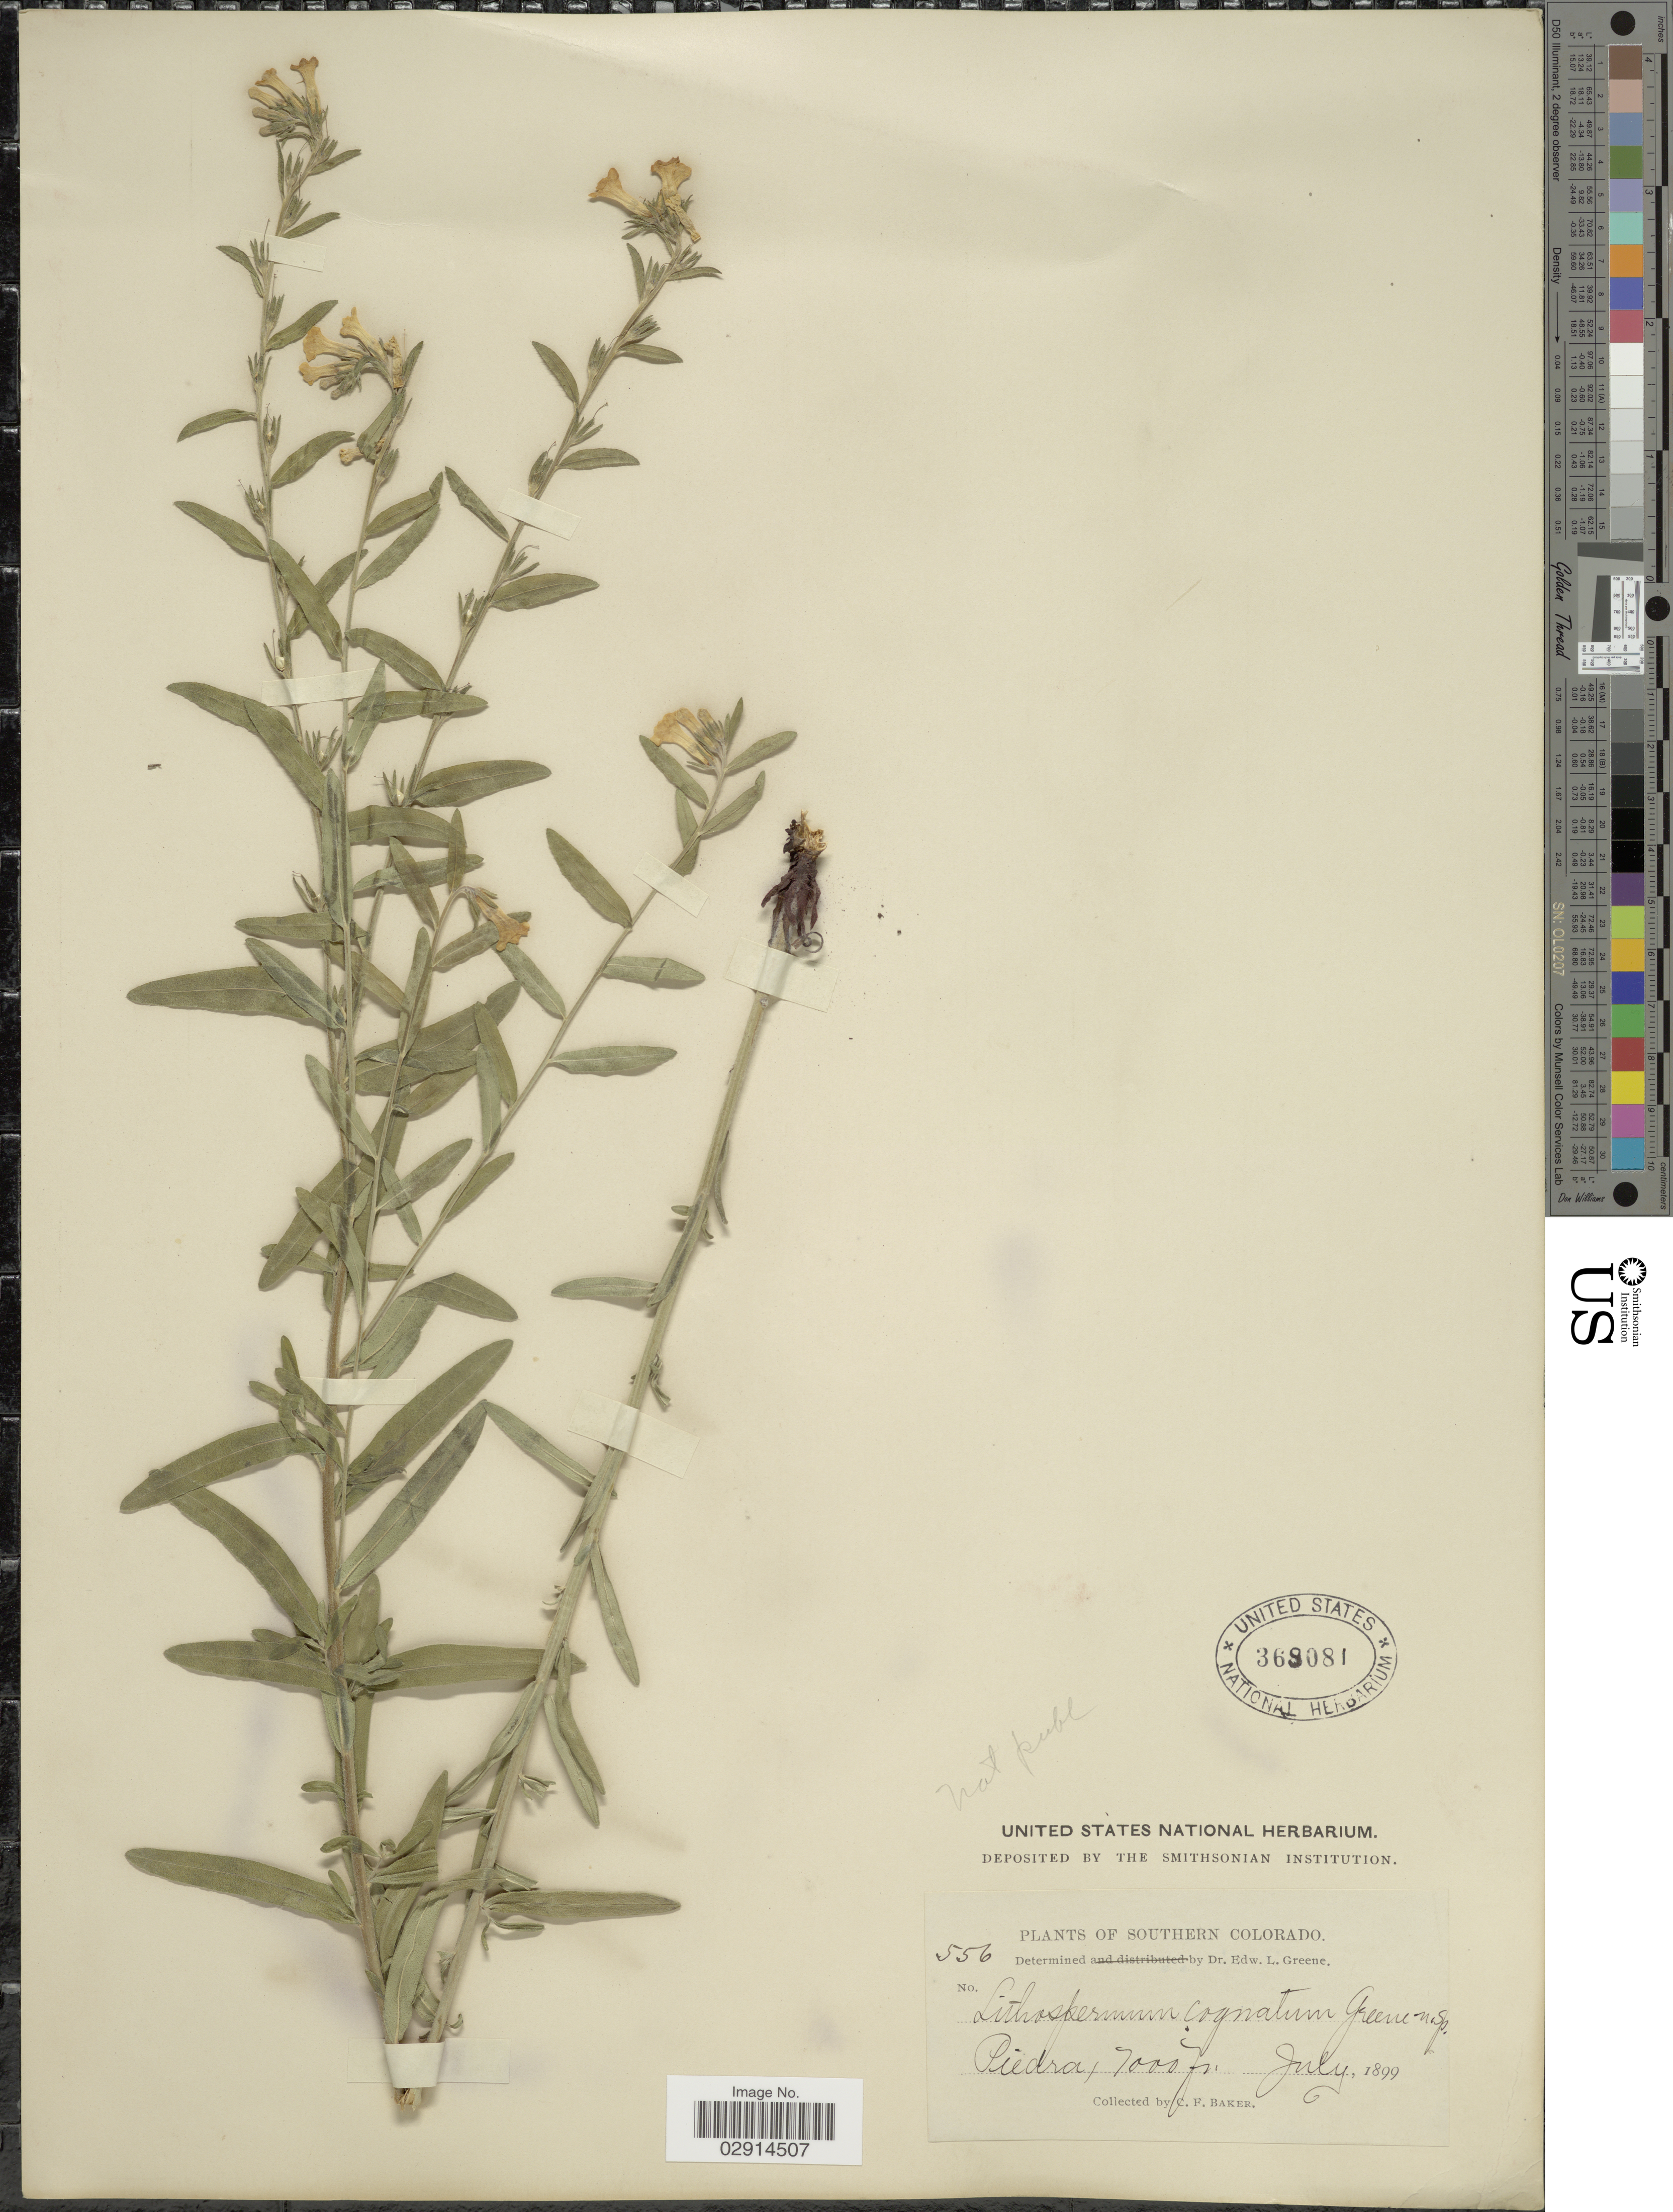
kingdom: Plantae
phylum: Tracheophyta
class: Magnoliopsida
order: Boraginales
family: Boraginaceae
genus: Lithospermum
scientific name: Lithospermum multiflorum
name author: Torr. ex A. Gray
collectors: C. F. Baker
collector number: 556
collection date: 1899-07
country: United States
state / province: Colorado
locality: Southern Colorado. Piedra.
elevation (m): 2134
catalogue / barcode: US 369081